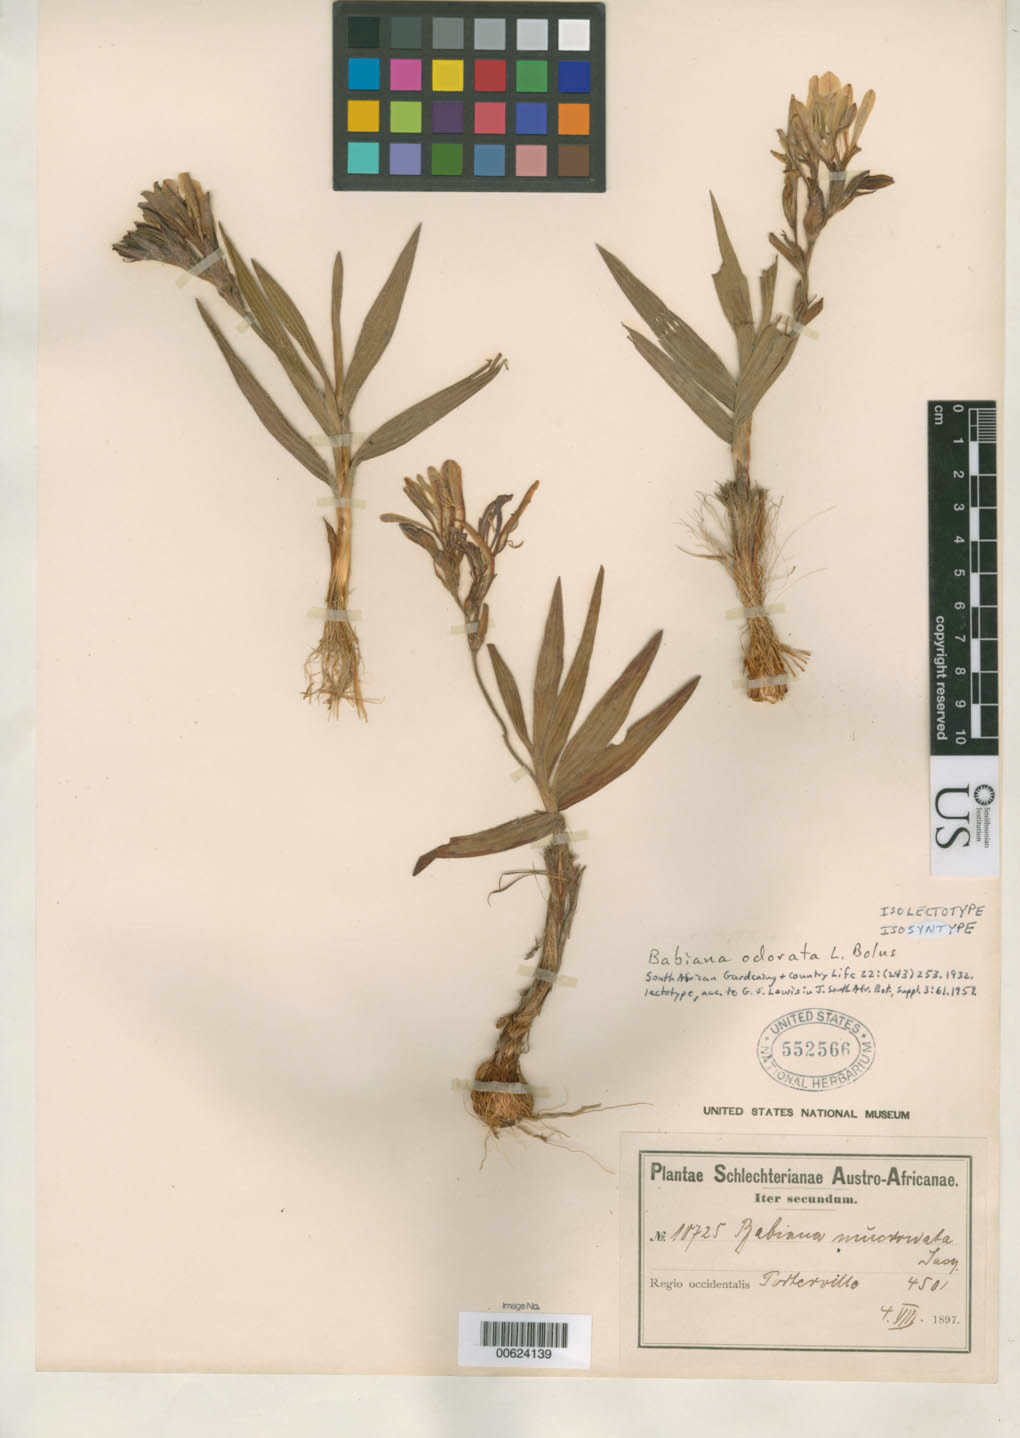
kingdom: Plantae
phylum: Tracheophyta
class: Liliopsida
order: Asparagales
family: Iridaceae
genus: Babiana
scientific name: Babiana odorata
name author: L. Bolus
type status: Isolectotype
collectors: F. R. R. Schlechter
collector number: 10725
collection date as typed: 04 Aug 1897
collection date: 1897-08-04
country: South Africa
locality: Porterville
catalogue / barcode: US 552566